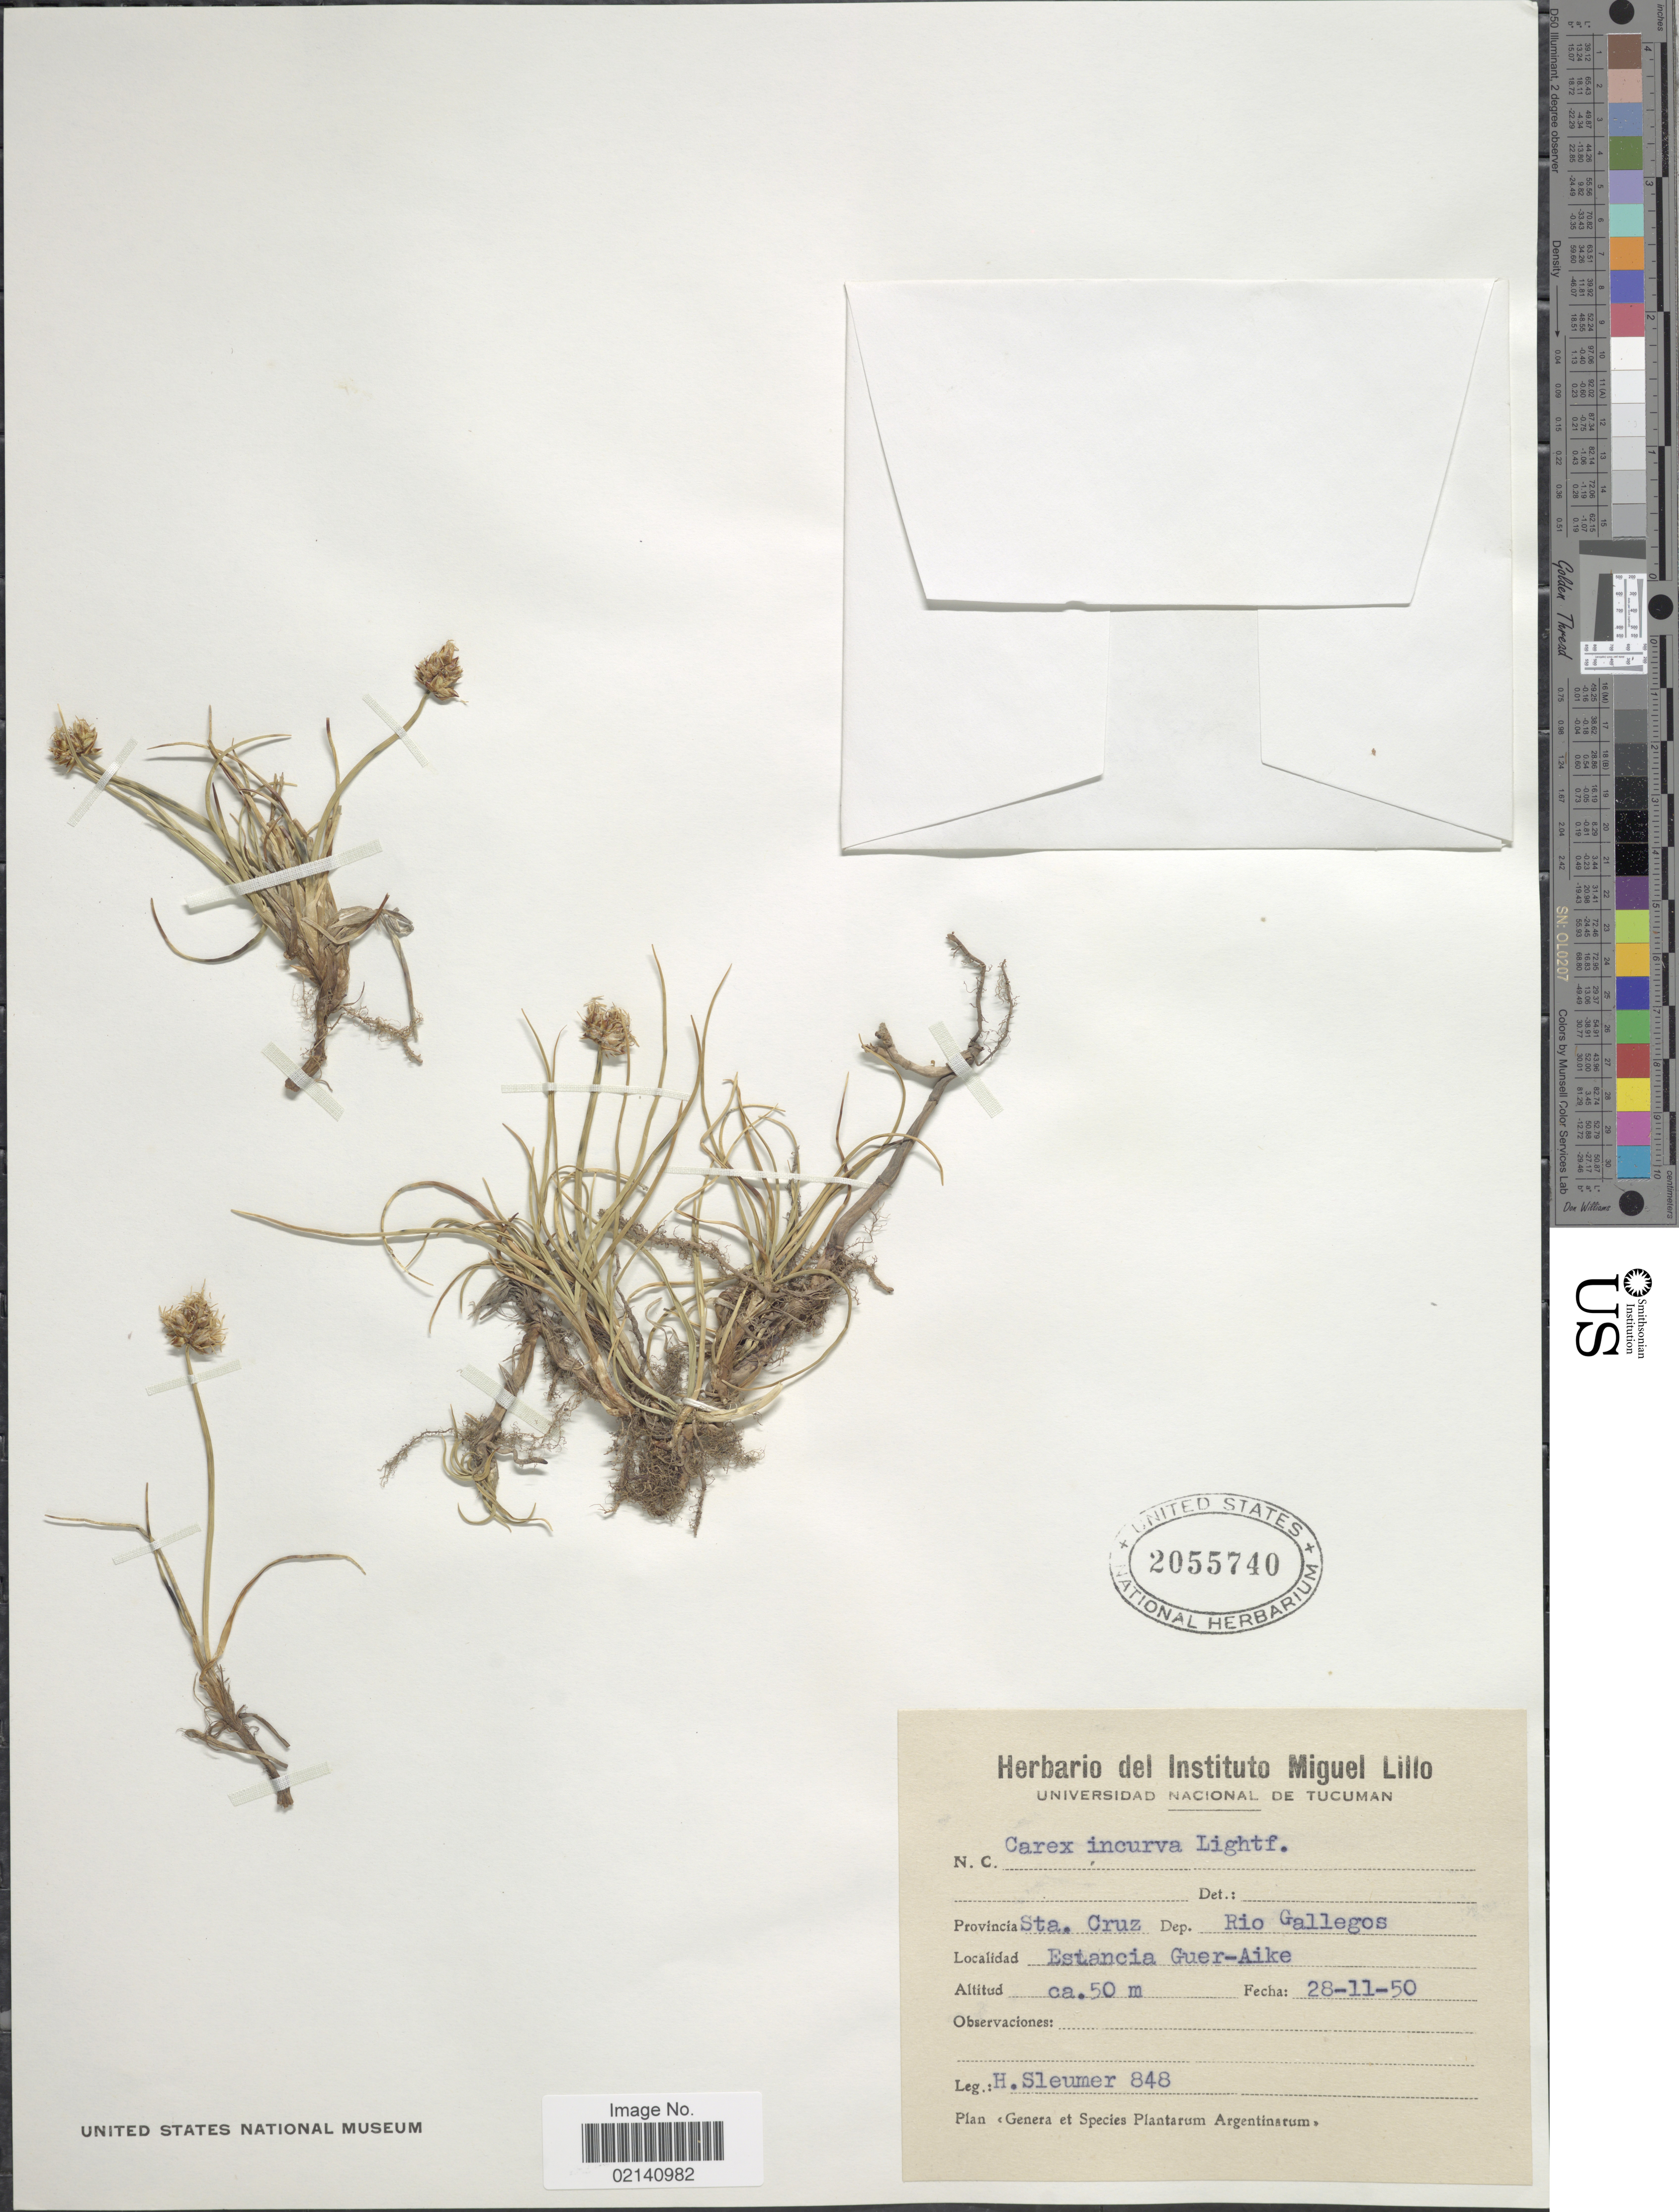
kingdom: Plantae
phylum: Tracheophyta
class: Liliopsida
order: Poales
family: Cyperaceae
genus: Carex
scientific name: Carex melanocystis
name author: É. Desv.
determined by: Jimnéz-Mejias, Pedro, (UPOS), Universidad Pablo de Olavide (SPAIN)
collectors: H. O. Sleumer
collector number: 848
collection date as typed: Transcribed d/m/y: 28/11/50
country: Argentina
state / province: Santa Cruz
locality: Provincia Sta. Cruz, Dep. Rio Gallegos, Estancia Guer-Aike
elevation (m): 50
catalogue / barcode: US 2055740